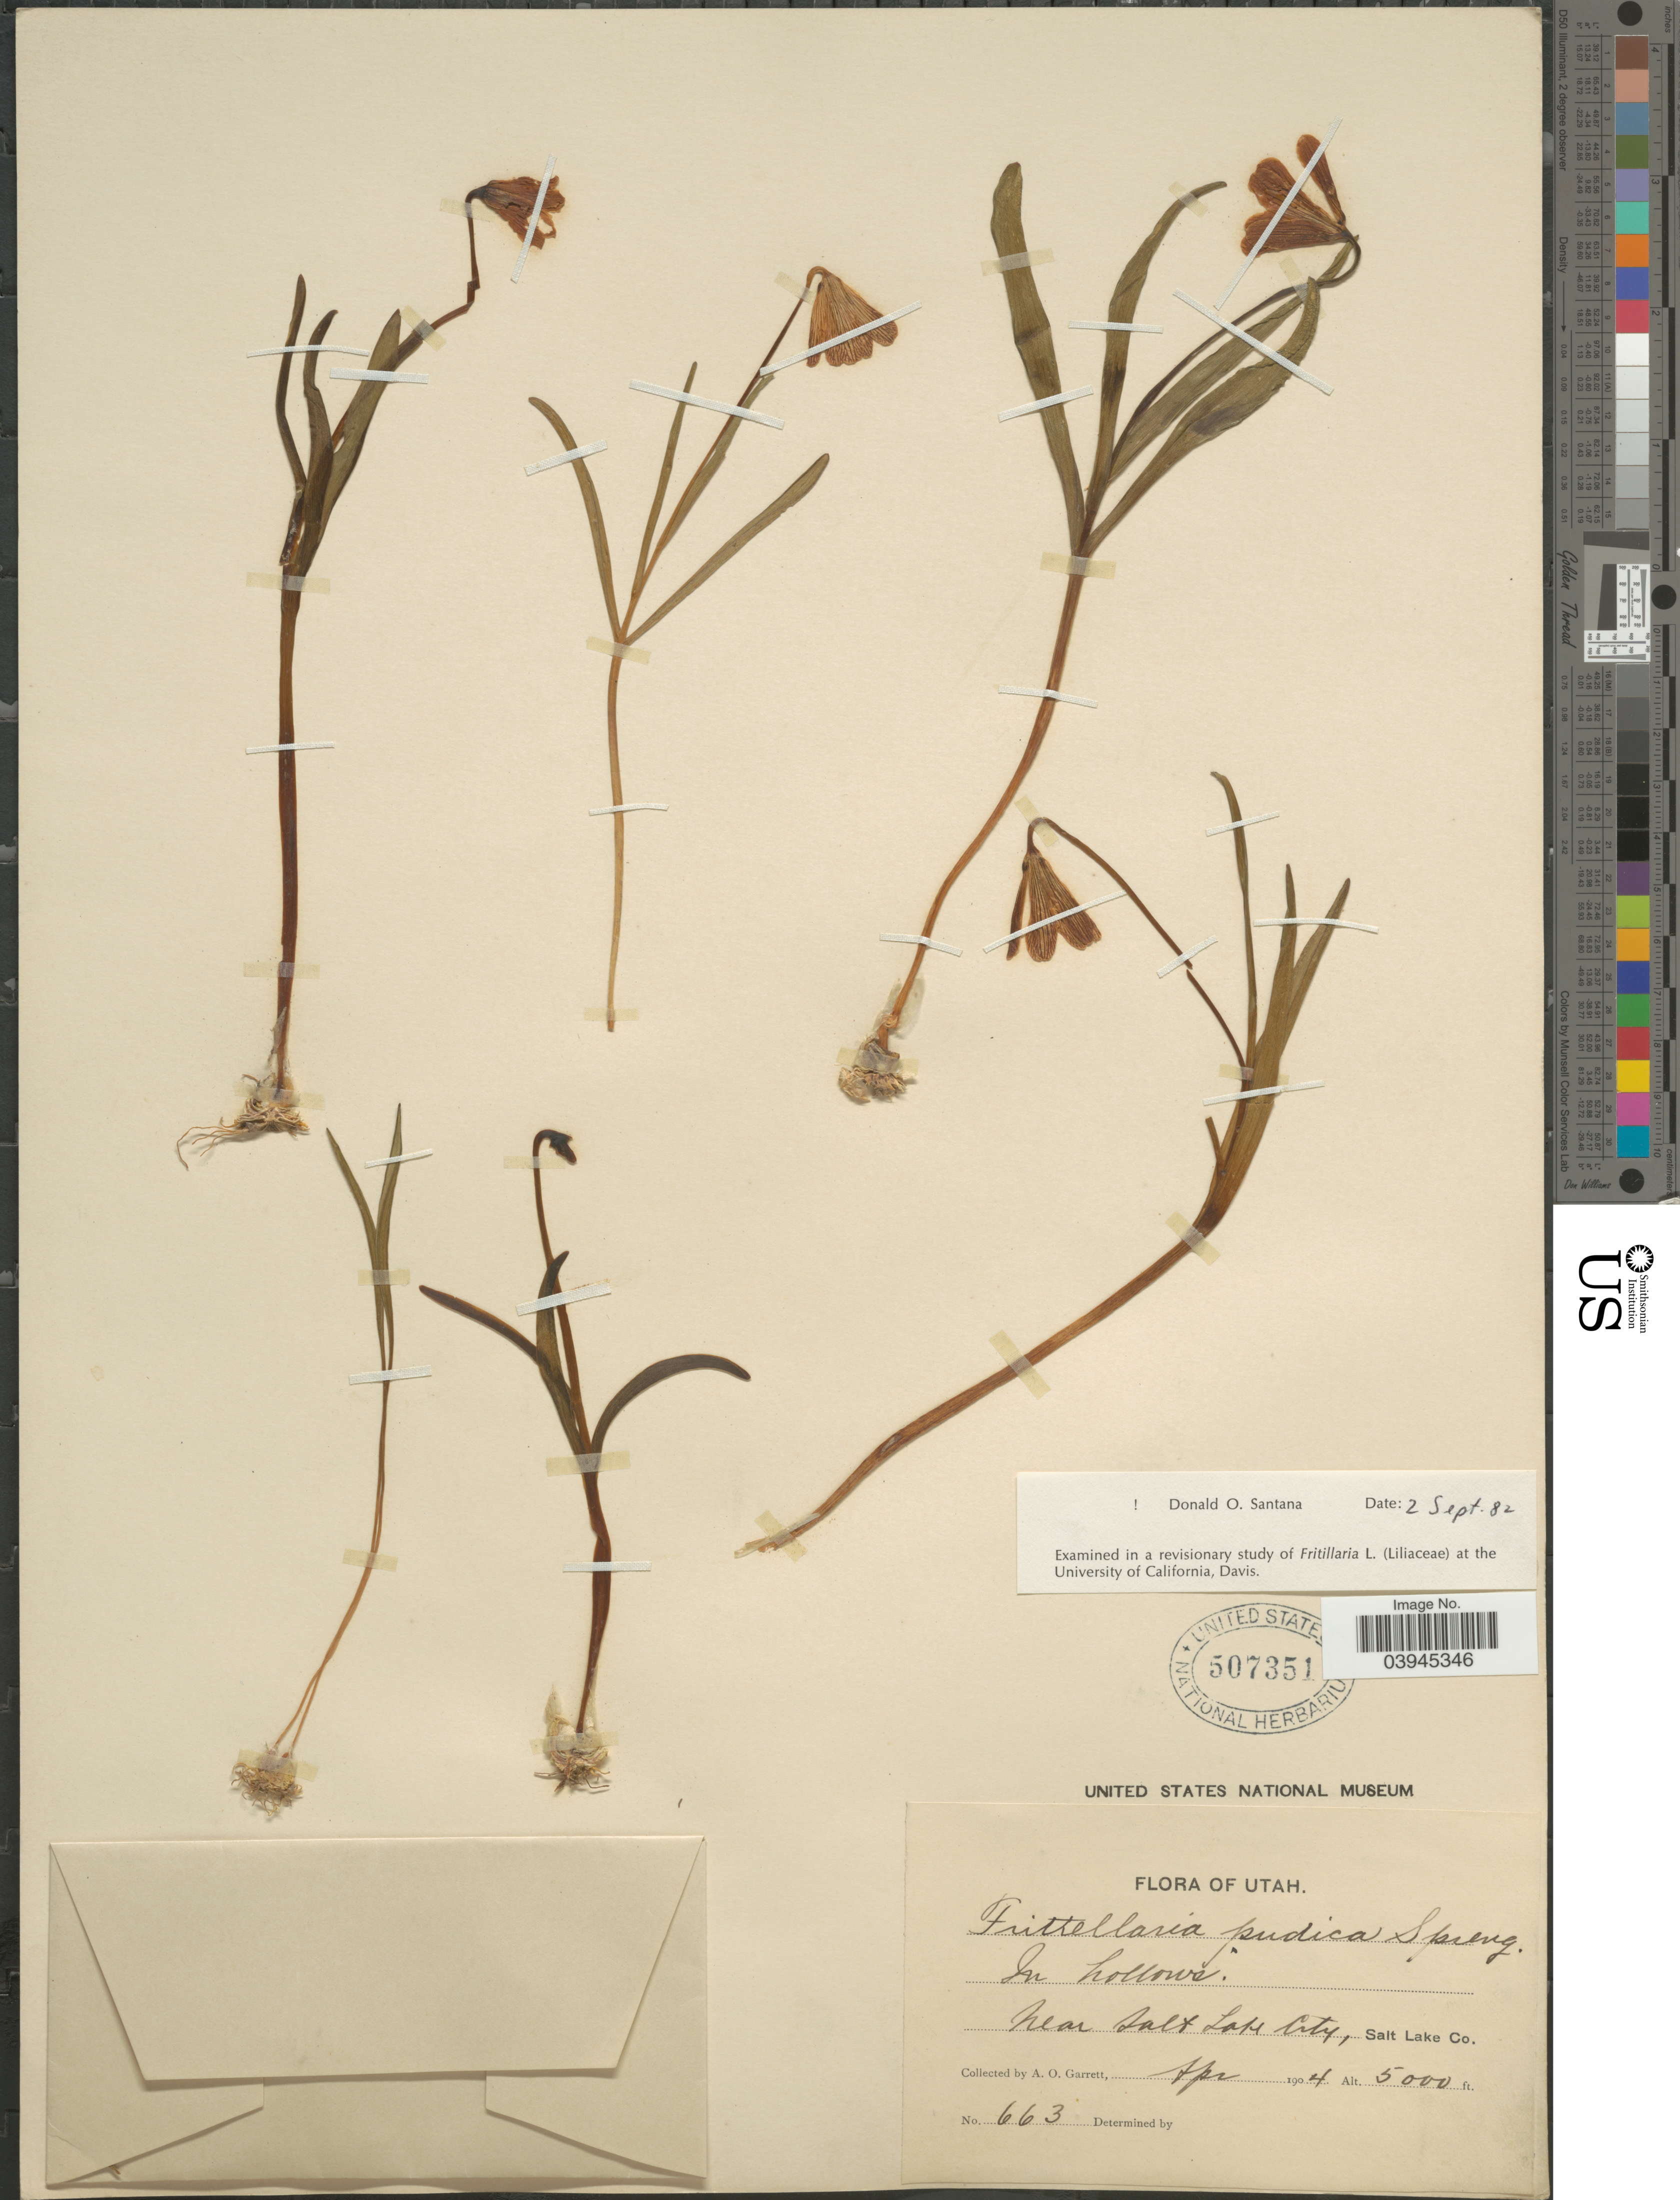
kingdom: Plantae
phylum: Tracheophyta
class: Liliopsida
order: Liliales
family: Liliaceae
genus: Fritillaria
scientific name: Fritillaria pudica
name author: (Pursh) Spreng.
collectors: A. O. Garrett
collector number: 663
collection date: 1904-04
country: United States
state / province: Utah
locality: Near Salt Lake City, Salt Lake Co.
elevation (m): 1524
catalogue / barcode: US 507351